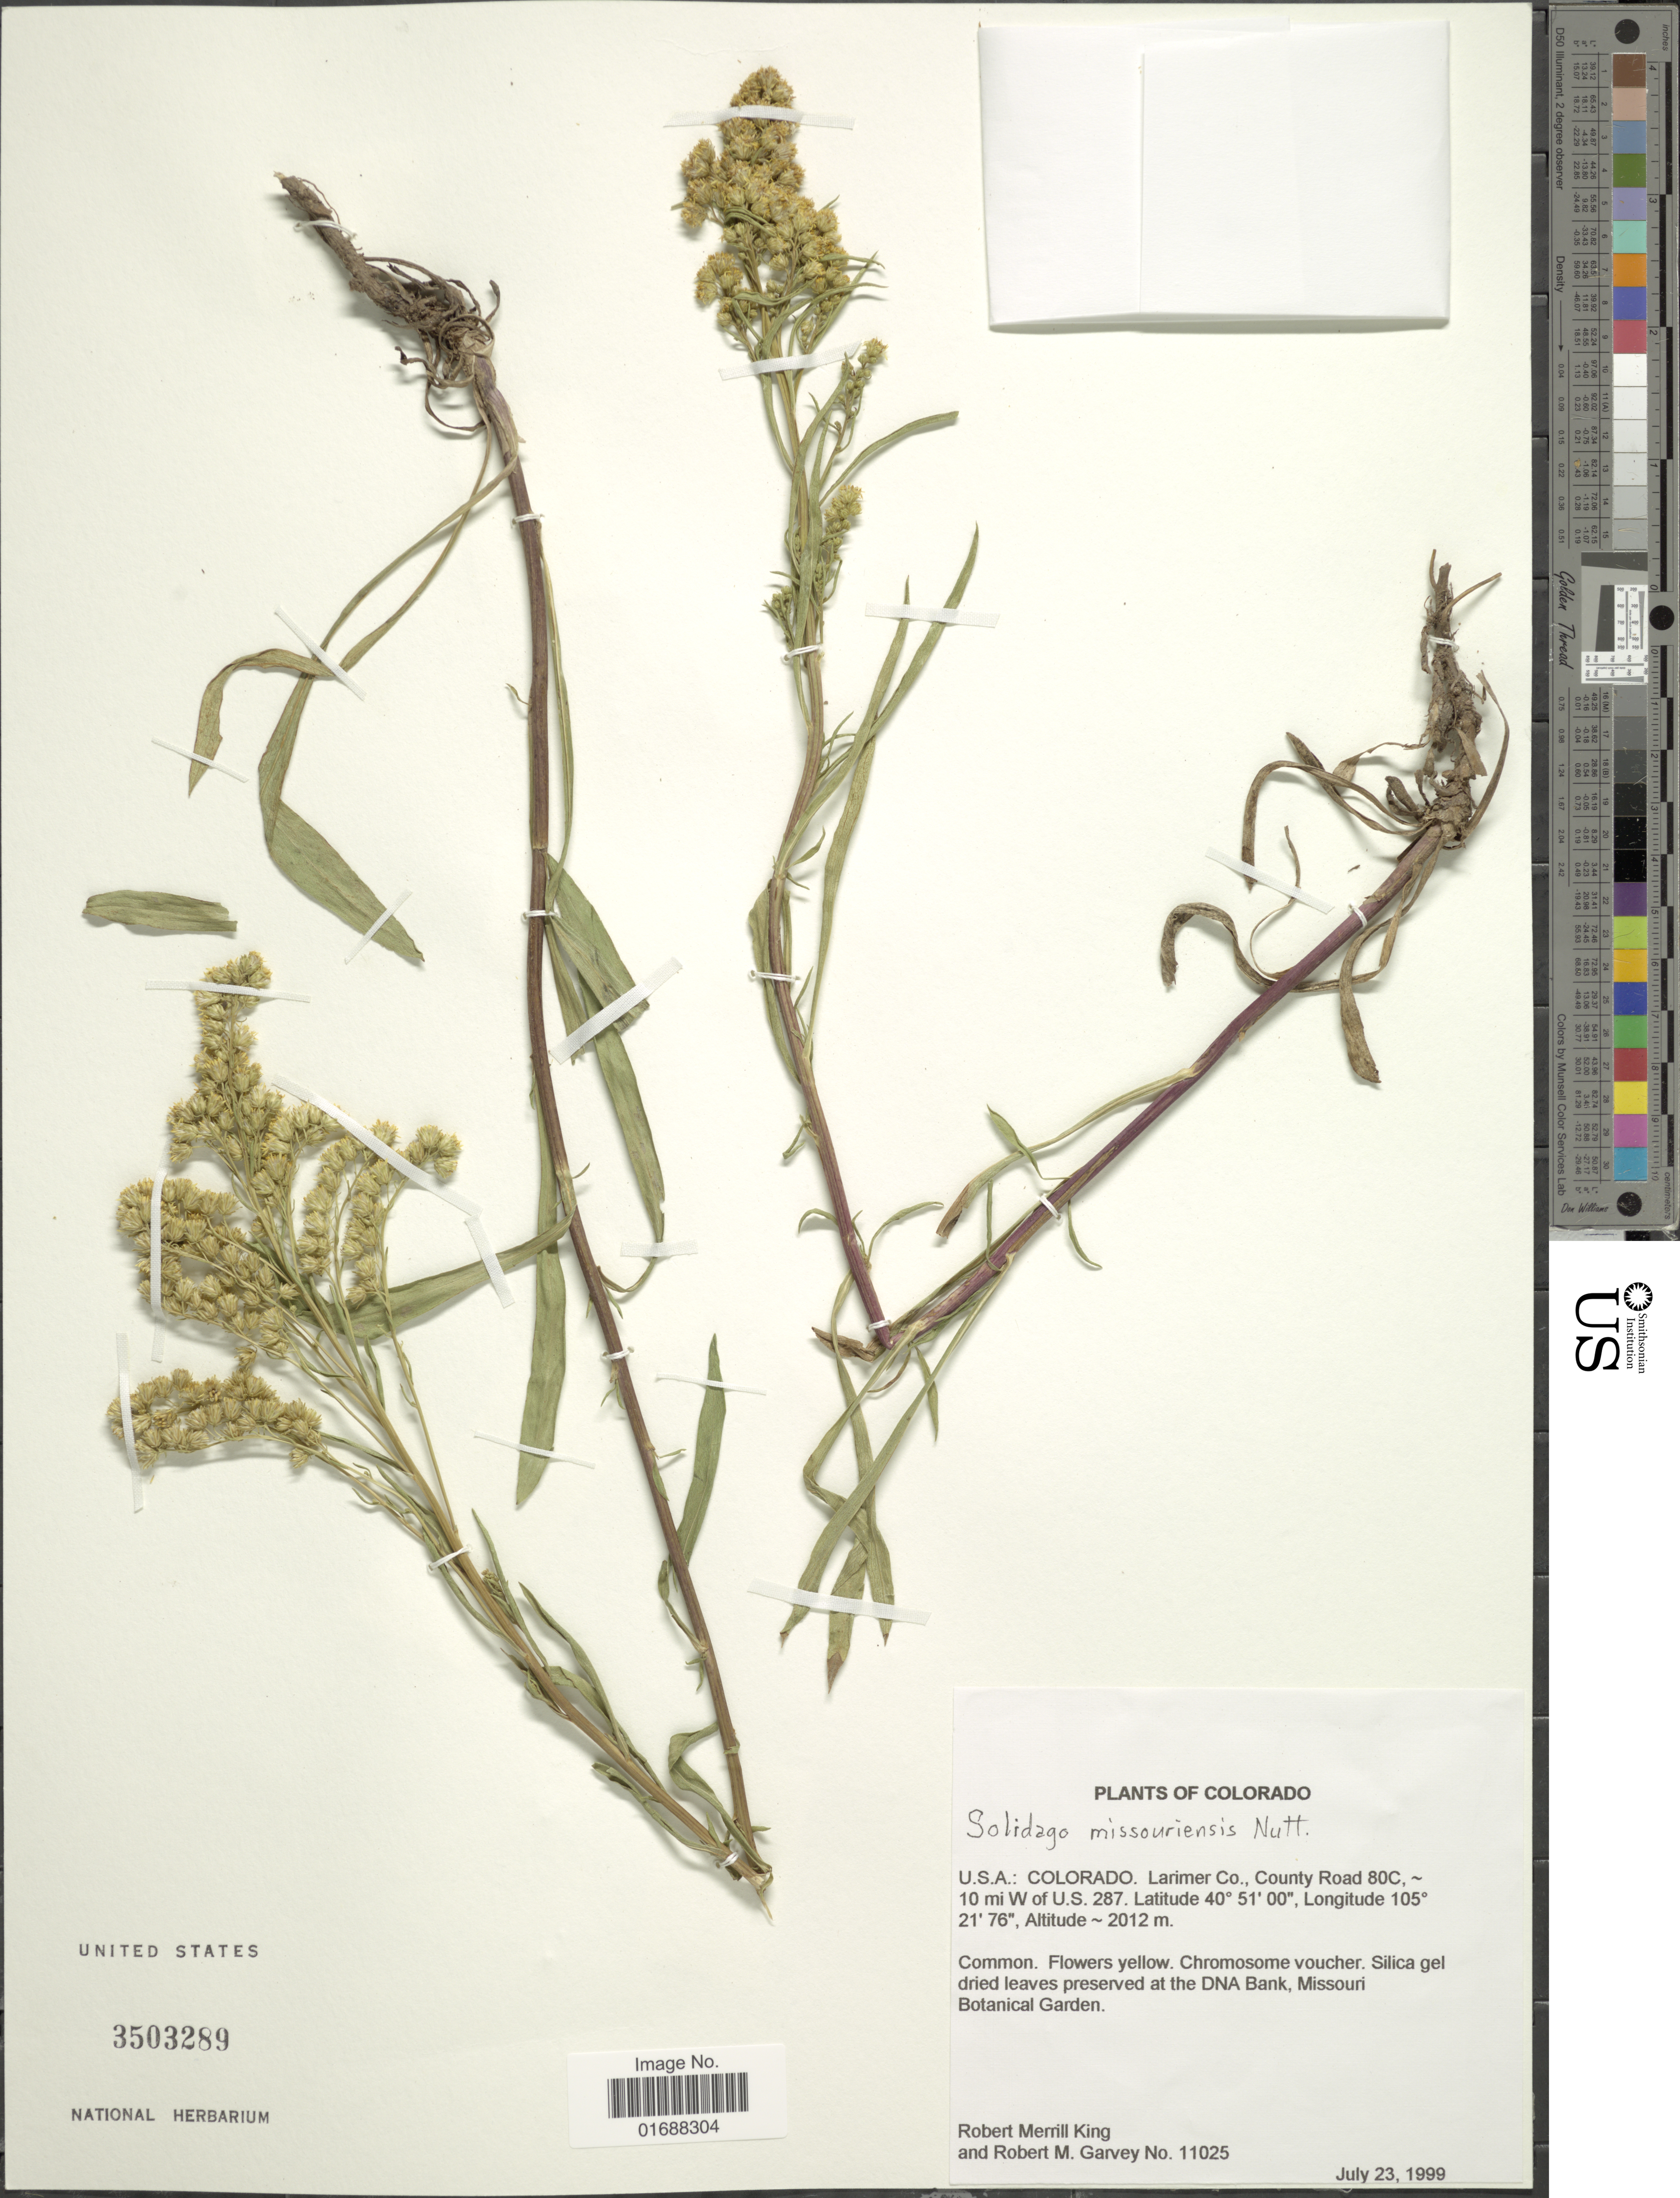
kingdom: Plantae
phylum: Tracheophyta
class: Magnoliopsida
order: Asterales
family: Asteraceae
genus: Solidago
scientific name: Solidago missouriensis var. missouriensis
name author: Nutt.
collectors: R. M. King & R. Garvey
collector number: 11025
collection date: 1999-07-23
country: United States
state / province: Colorado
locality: U.S.A.: Colorado, Larimer co., County Road 80C, 10 mi W of U.S. 287.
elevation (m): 2012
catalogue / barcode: US 3503289